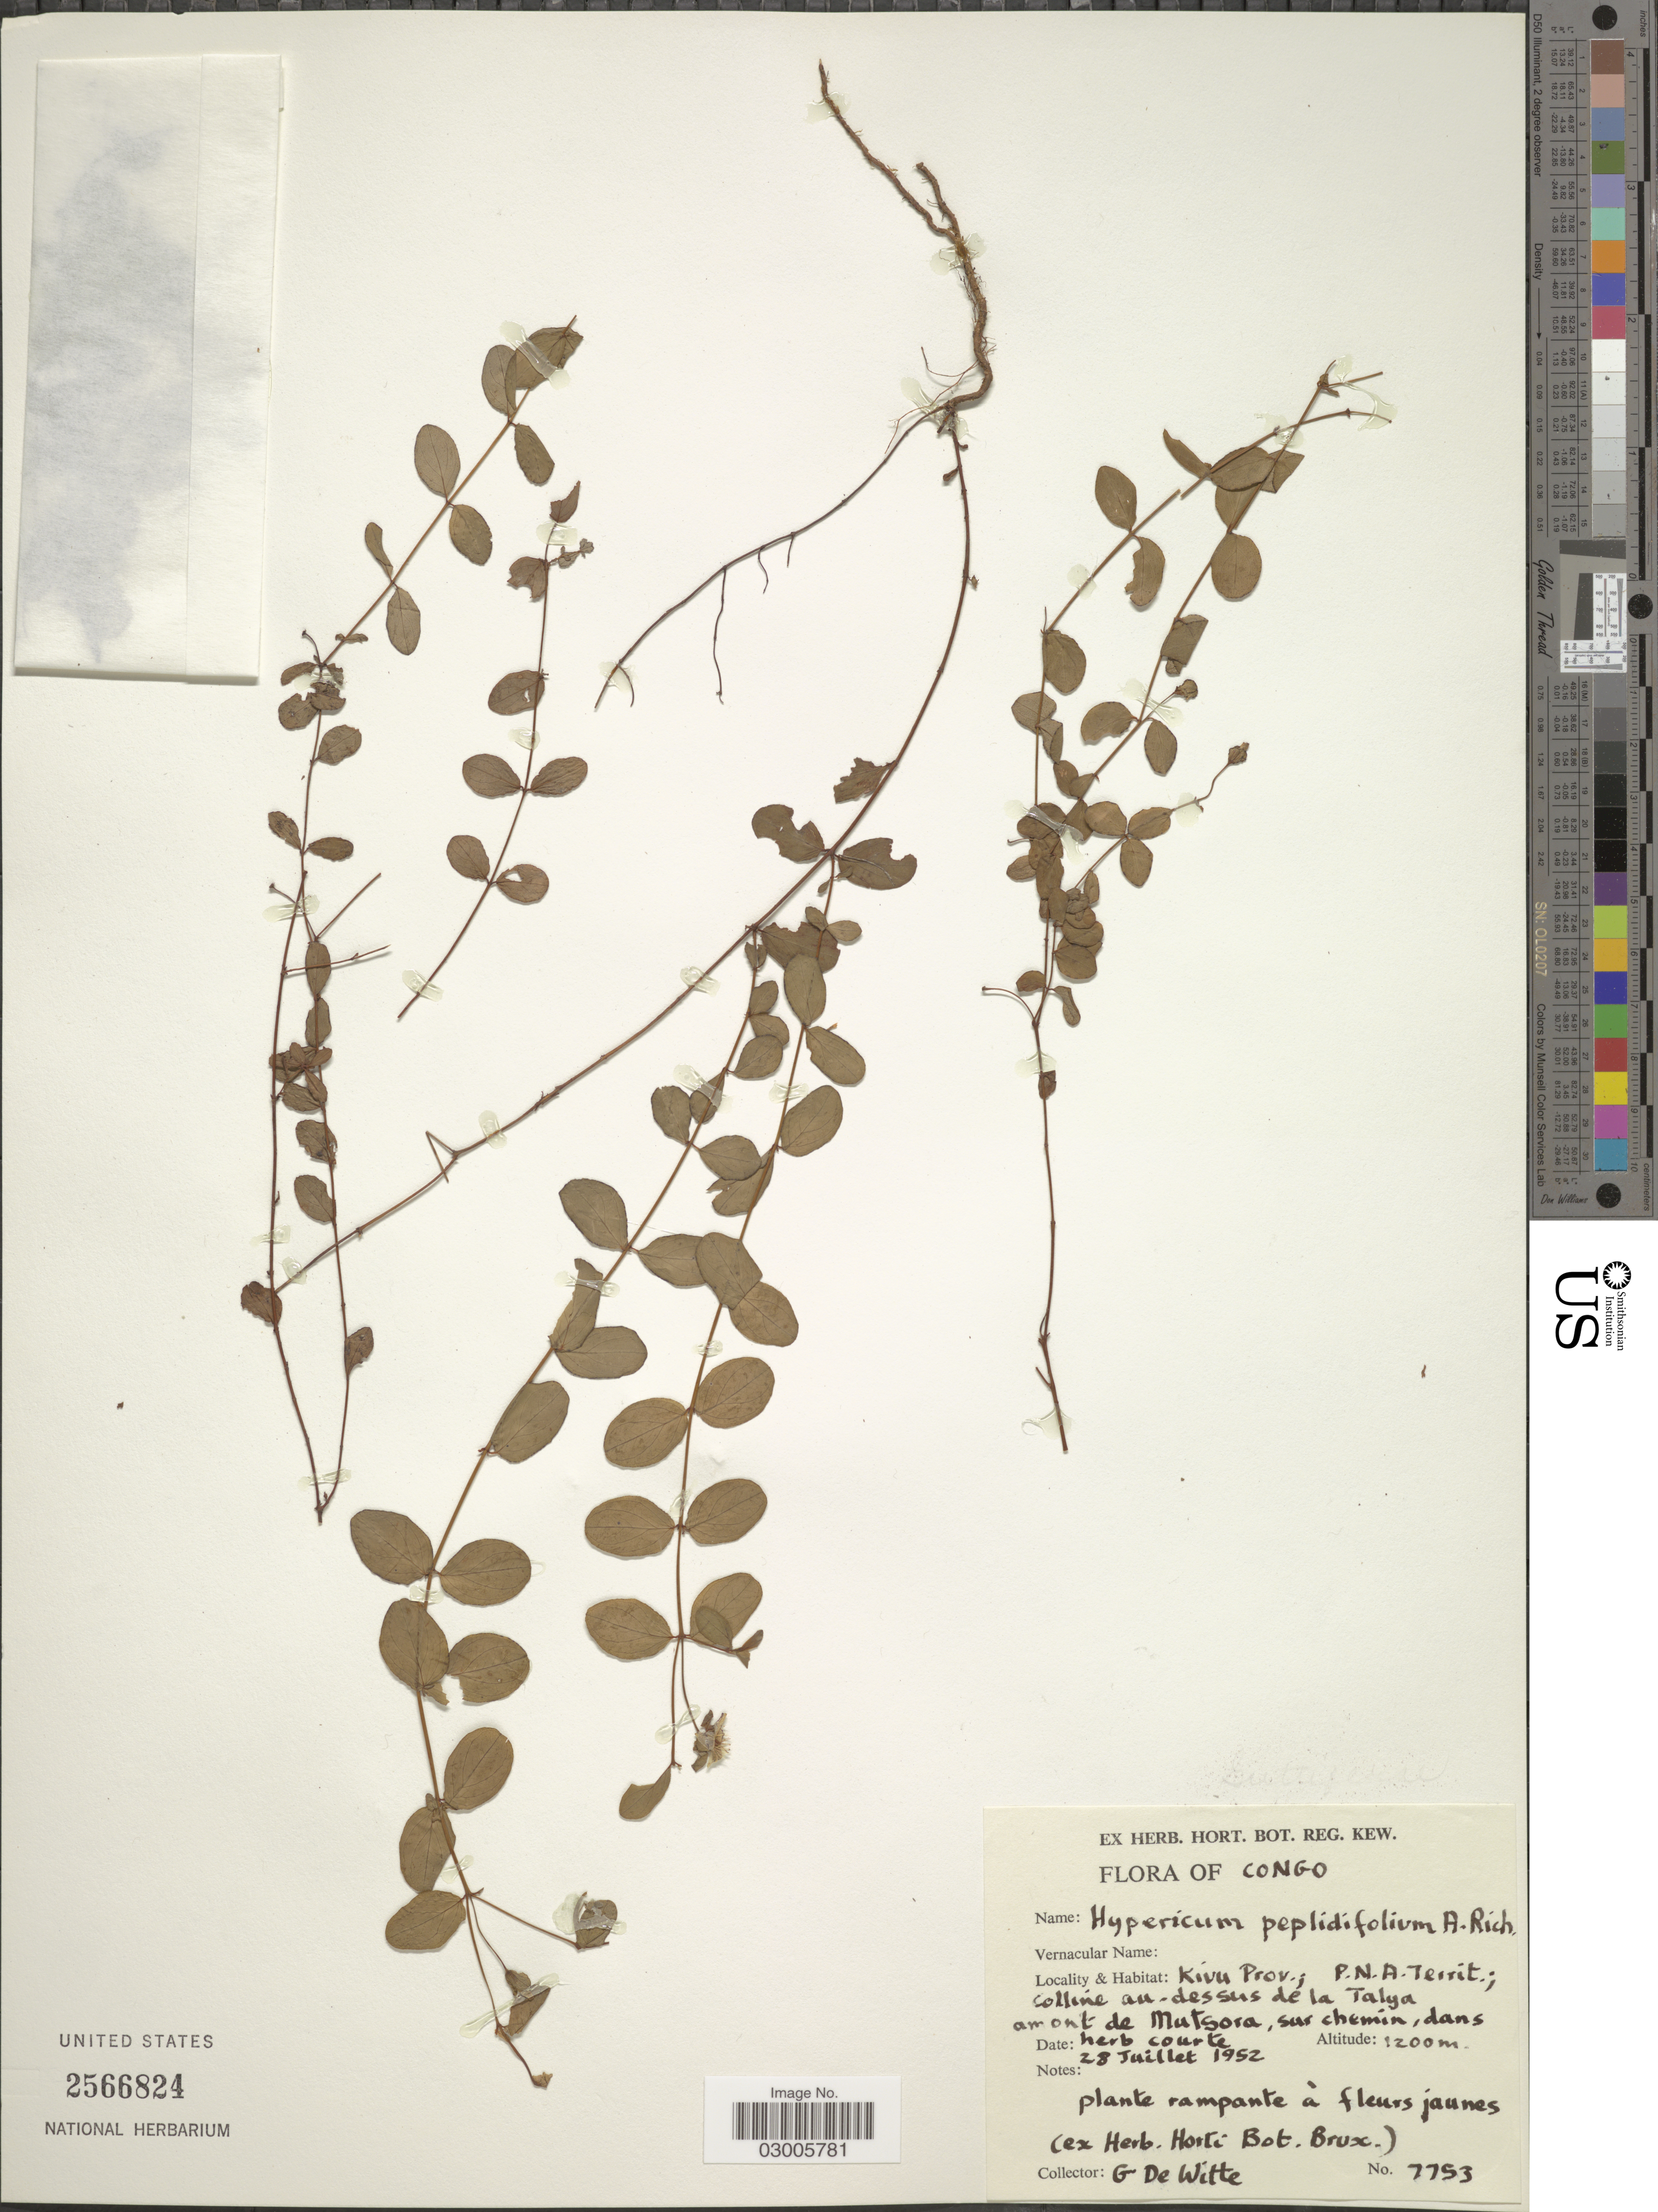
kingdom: Plantae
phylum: Tracheophyta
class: Magnoliopsida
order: Malpighiales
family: Hypericaceae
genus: Hypericum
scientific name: Hypericum peplidifolium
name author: A. Rich.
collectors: G. de Witte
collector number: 7793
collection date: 1952-07-28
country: Congo, Democratic Republic of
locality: Congo, Kivu Prov.; P.N.A. Territ.; Colline au-dessus de la Talya amont de Mutsora.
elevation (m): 1200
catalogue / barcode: US 2566824